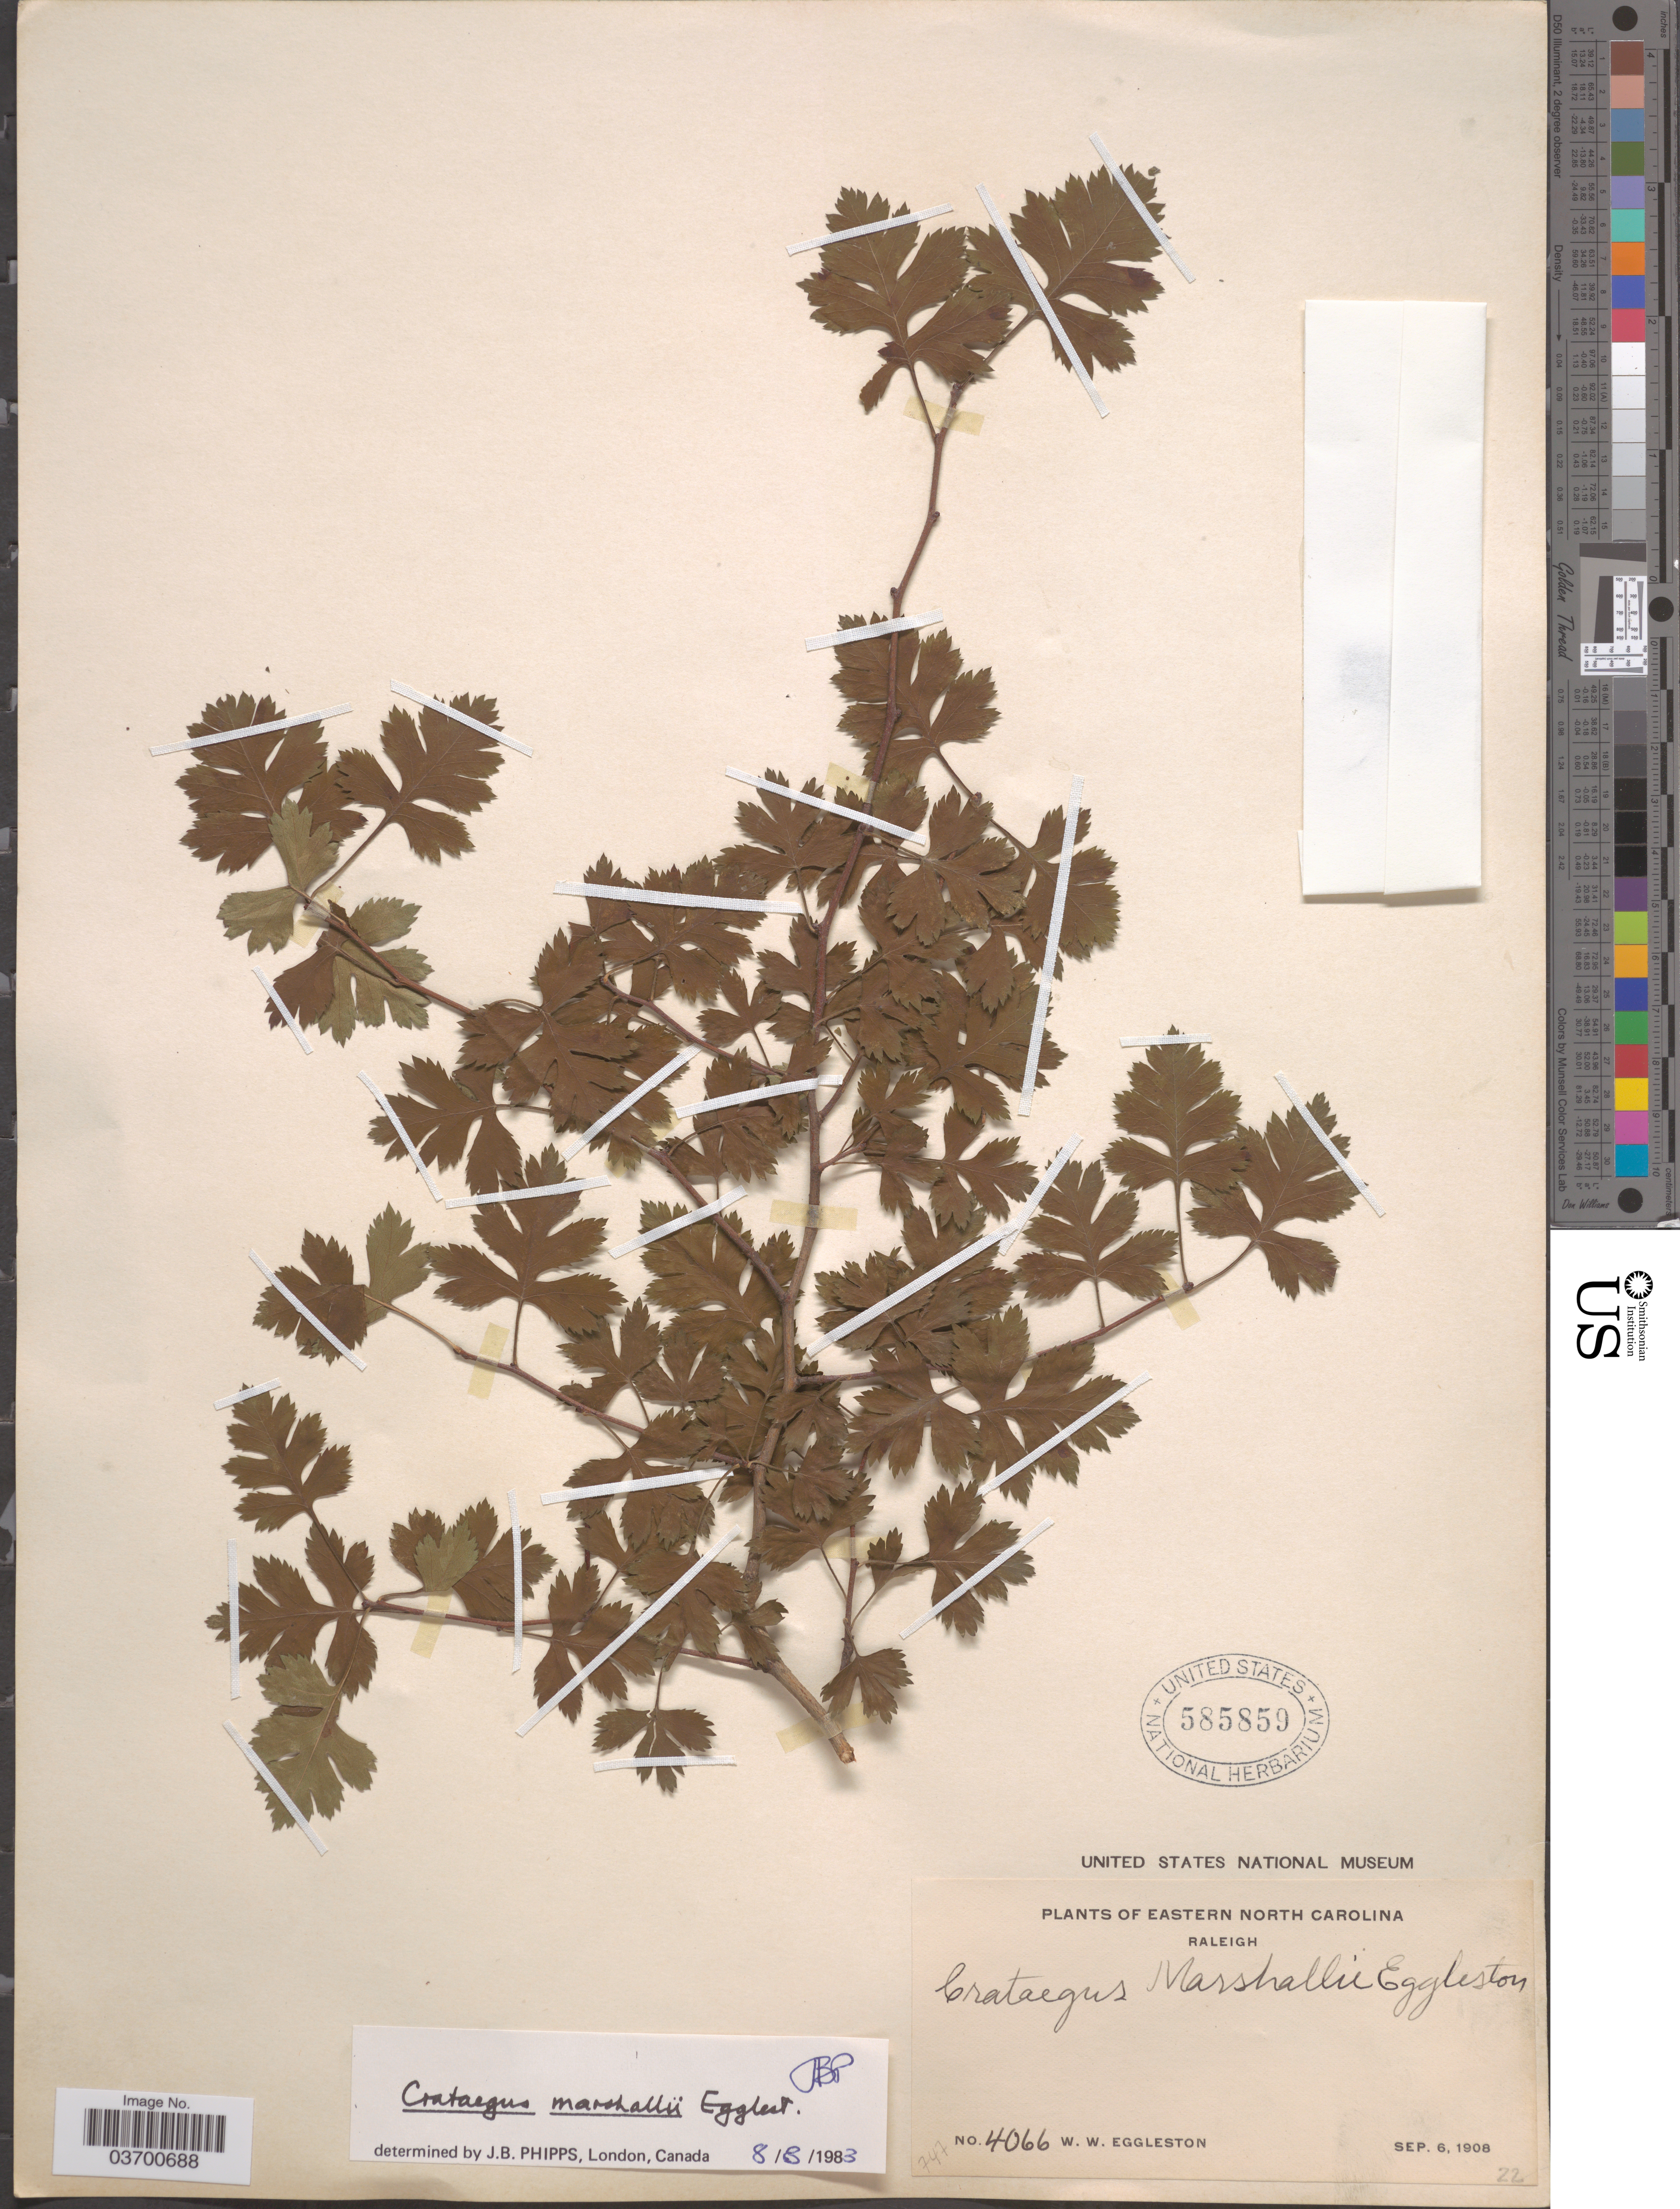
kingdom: Plantae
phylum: Tracheophyta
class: Magnoliopsida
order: Rosales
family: Rosaceae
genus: Crataegus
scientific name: Crataegus marshallii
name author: Eggl.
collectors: W. W. Eggleston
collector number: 4066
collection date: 1908-09-06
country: United States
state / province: North Carolina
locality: Eastern North Carolina. Raleigh.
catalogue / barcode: US 585859